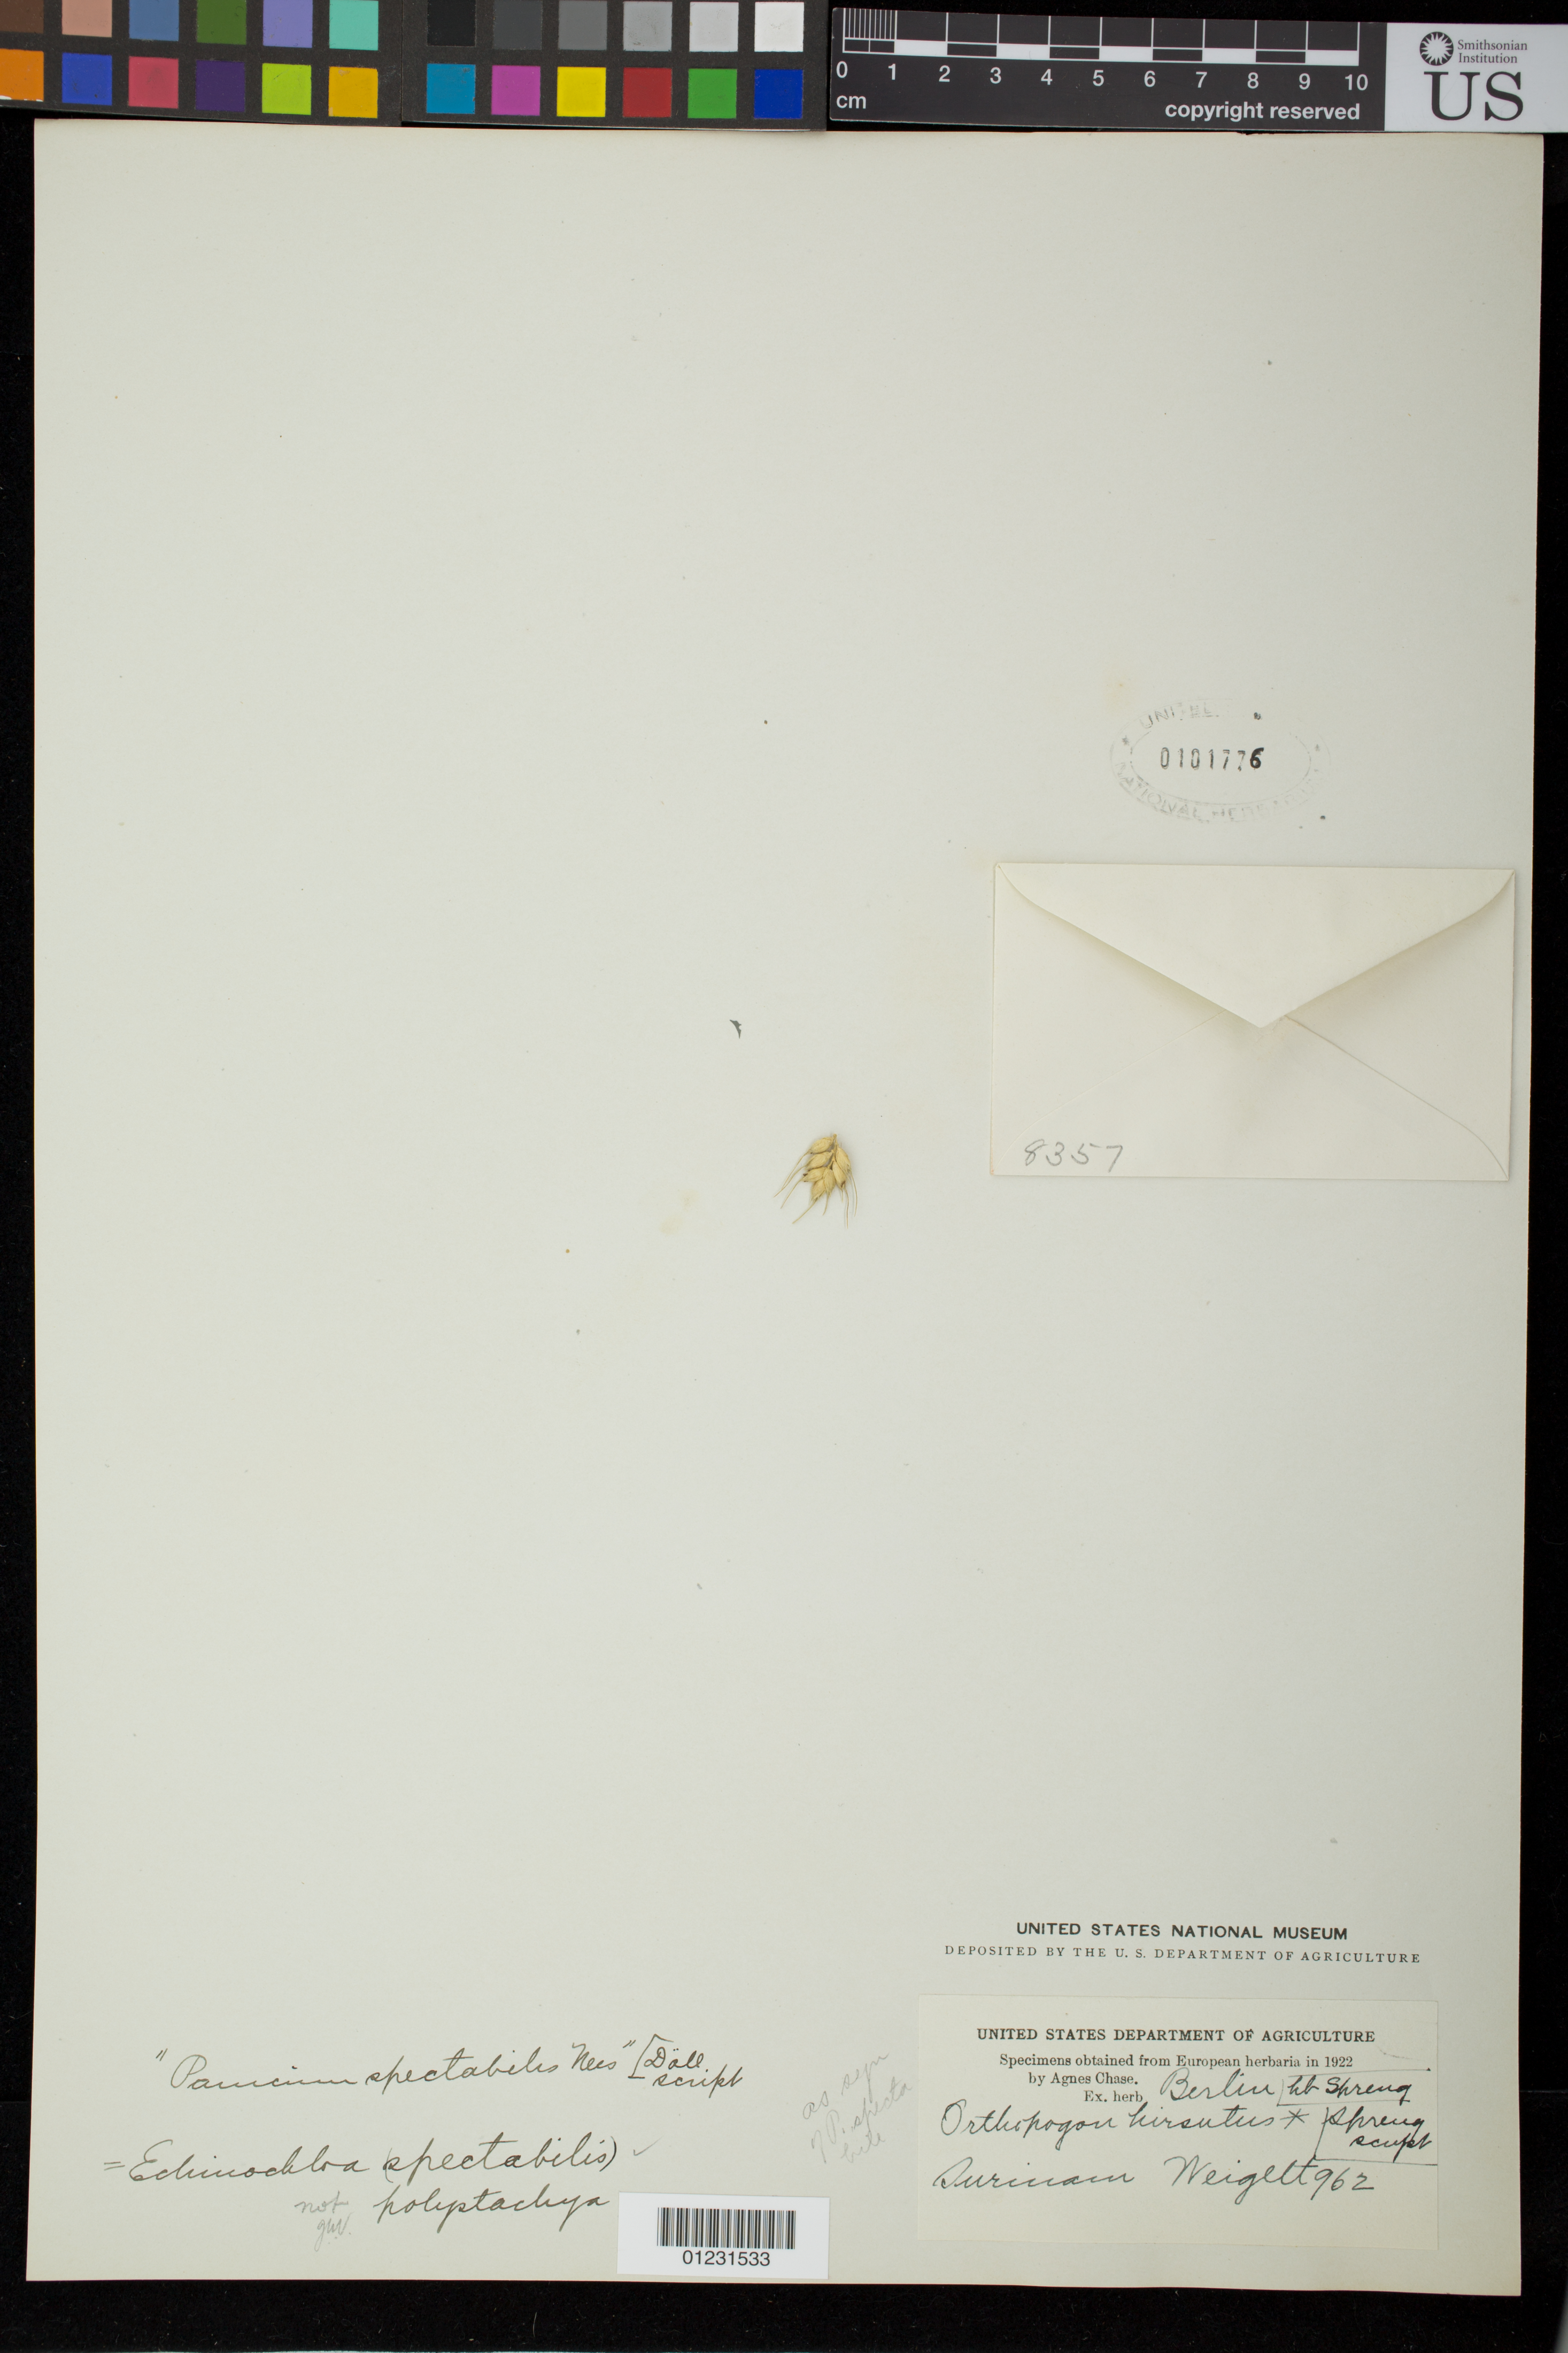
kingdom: Plantae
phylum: Tracheophyta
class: Liliopsida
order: Poales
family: Poaceae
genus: Orthopogon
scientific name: Orthopogon hirsutus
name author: Spreng. ex Steud.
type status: Type Collection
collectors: -. Weigelt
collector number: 962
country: Suriname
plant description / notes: Fragmentary material of type specimen ex herb. Berlin.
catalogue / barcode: US 101776